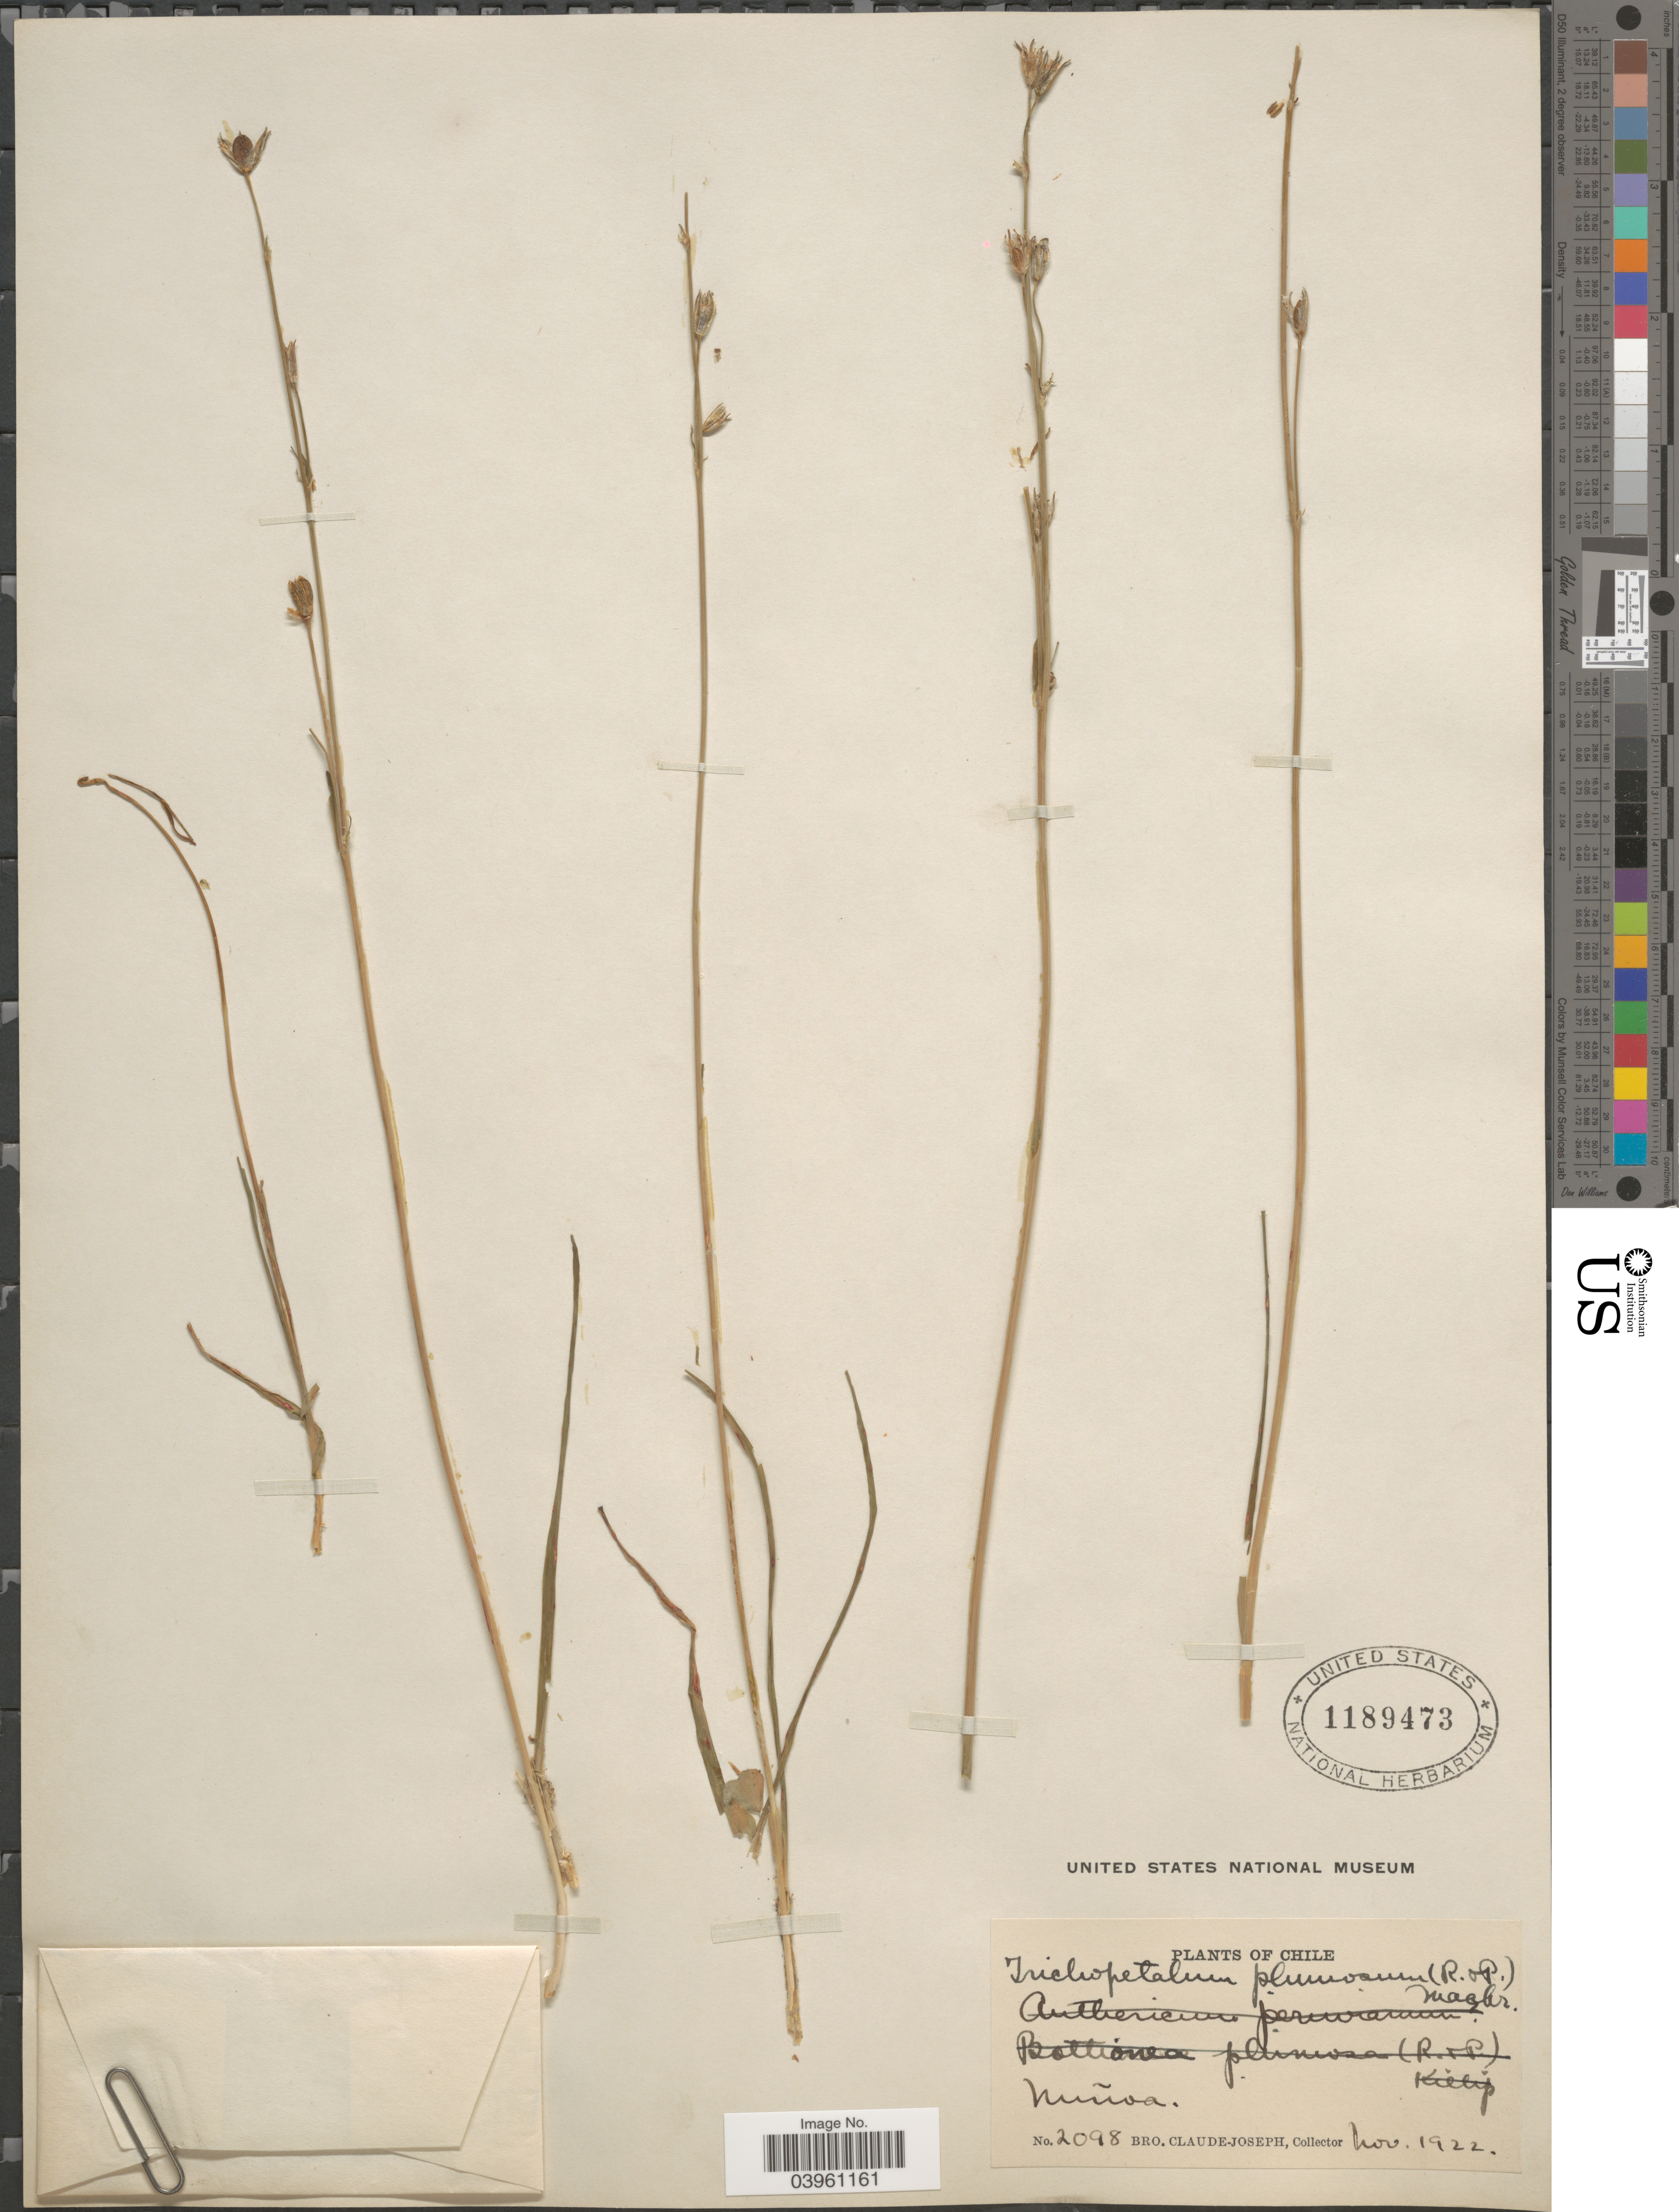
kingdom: Plantae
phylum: Tracheophyta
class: Liliopsida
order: Asparagales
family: Asparagaceae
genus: Trichopetalum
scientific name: Trichopetalum plumosum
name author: J.F. Macbr.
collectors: Bro. Claude-Joseph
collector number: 2098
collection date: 1922-11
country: Chile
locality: Nuñoa.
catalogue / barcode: US 1189473